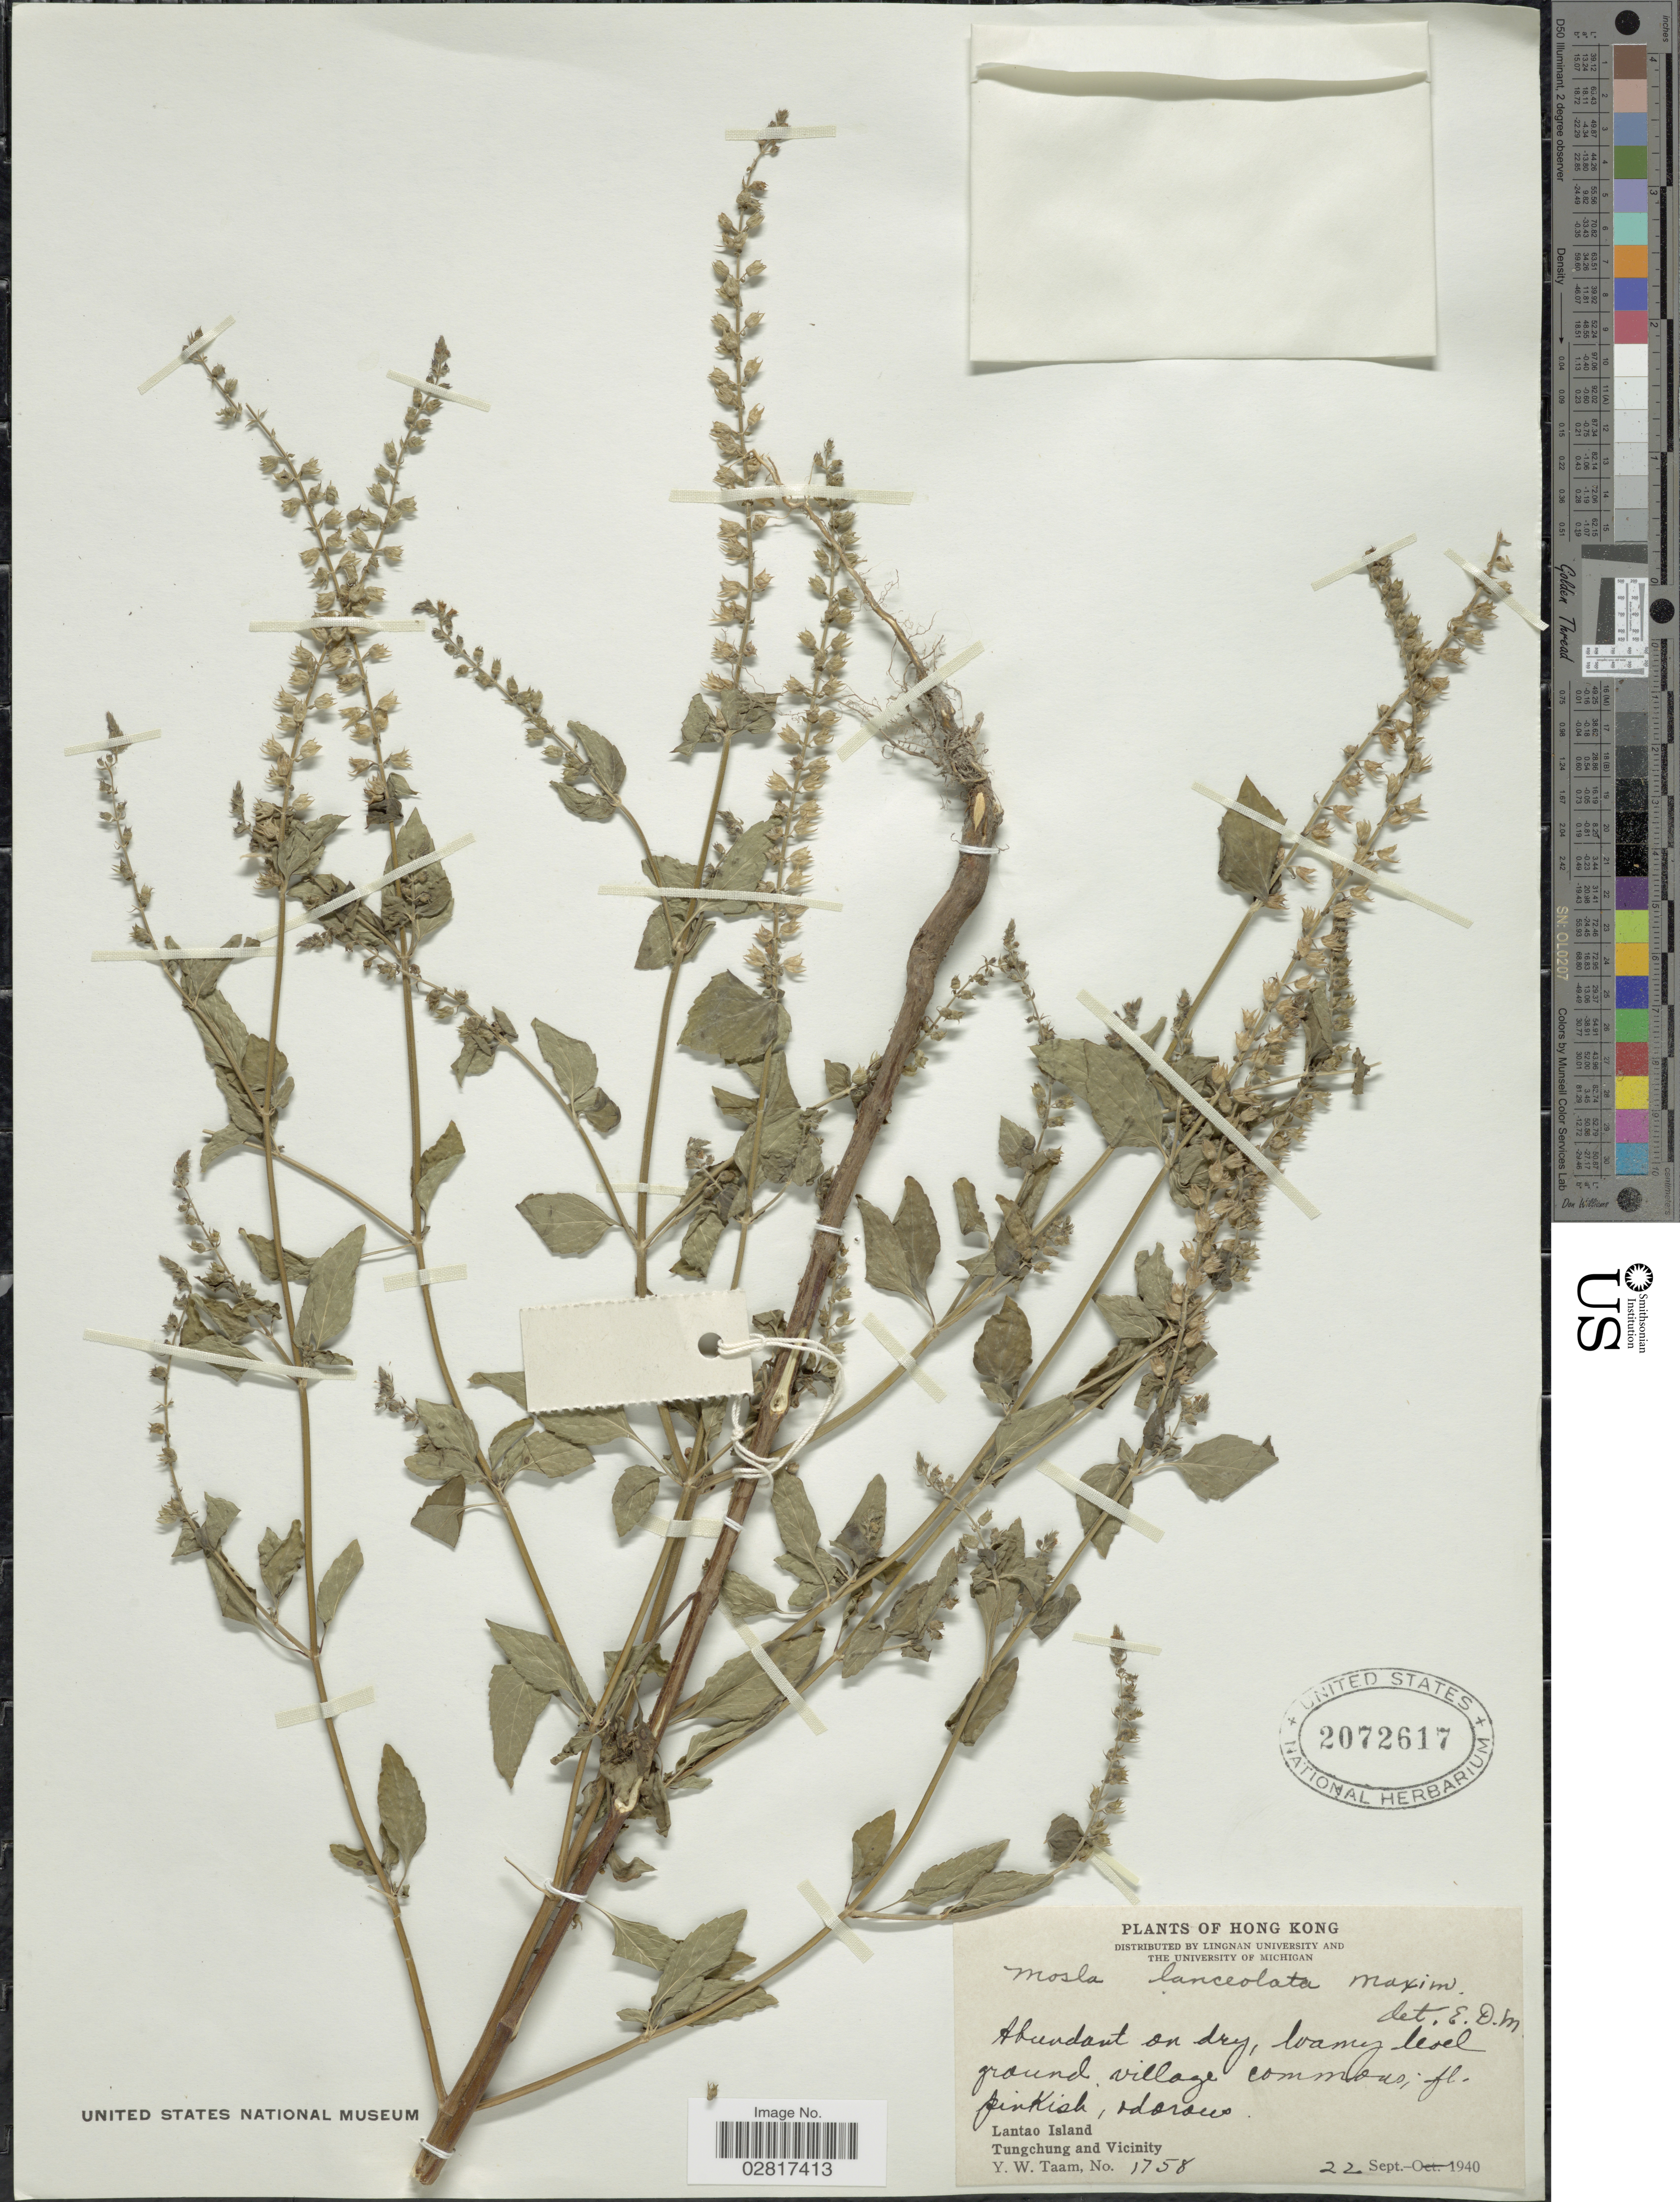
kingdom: Plantae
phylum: Tracheophyta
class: Magnoliopsida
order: Lamiales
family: Lamiaceae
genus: Mosla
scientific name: Mosla lanceolata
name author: (Benth.) Maxim.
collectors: Y. W. Taam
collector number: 1758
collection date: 1940-09-22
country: China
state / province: Hong Kong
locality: Lantao Island. Tungchung and Vicinity.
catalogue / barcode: US 2072617